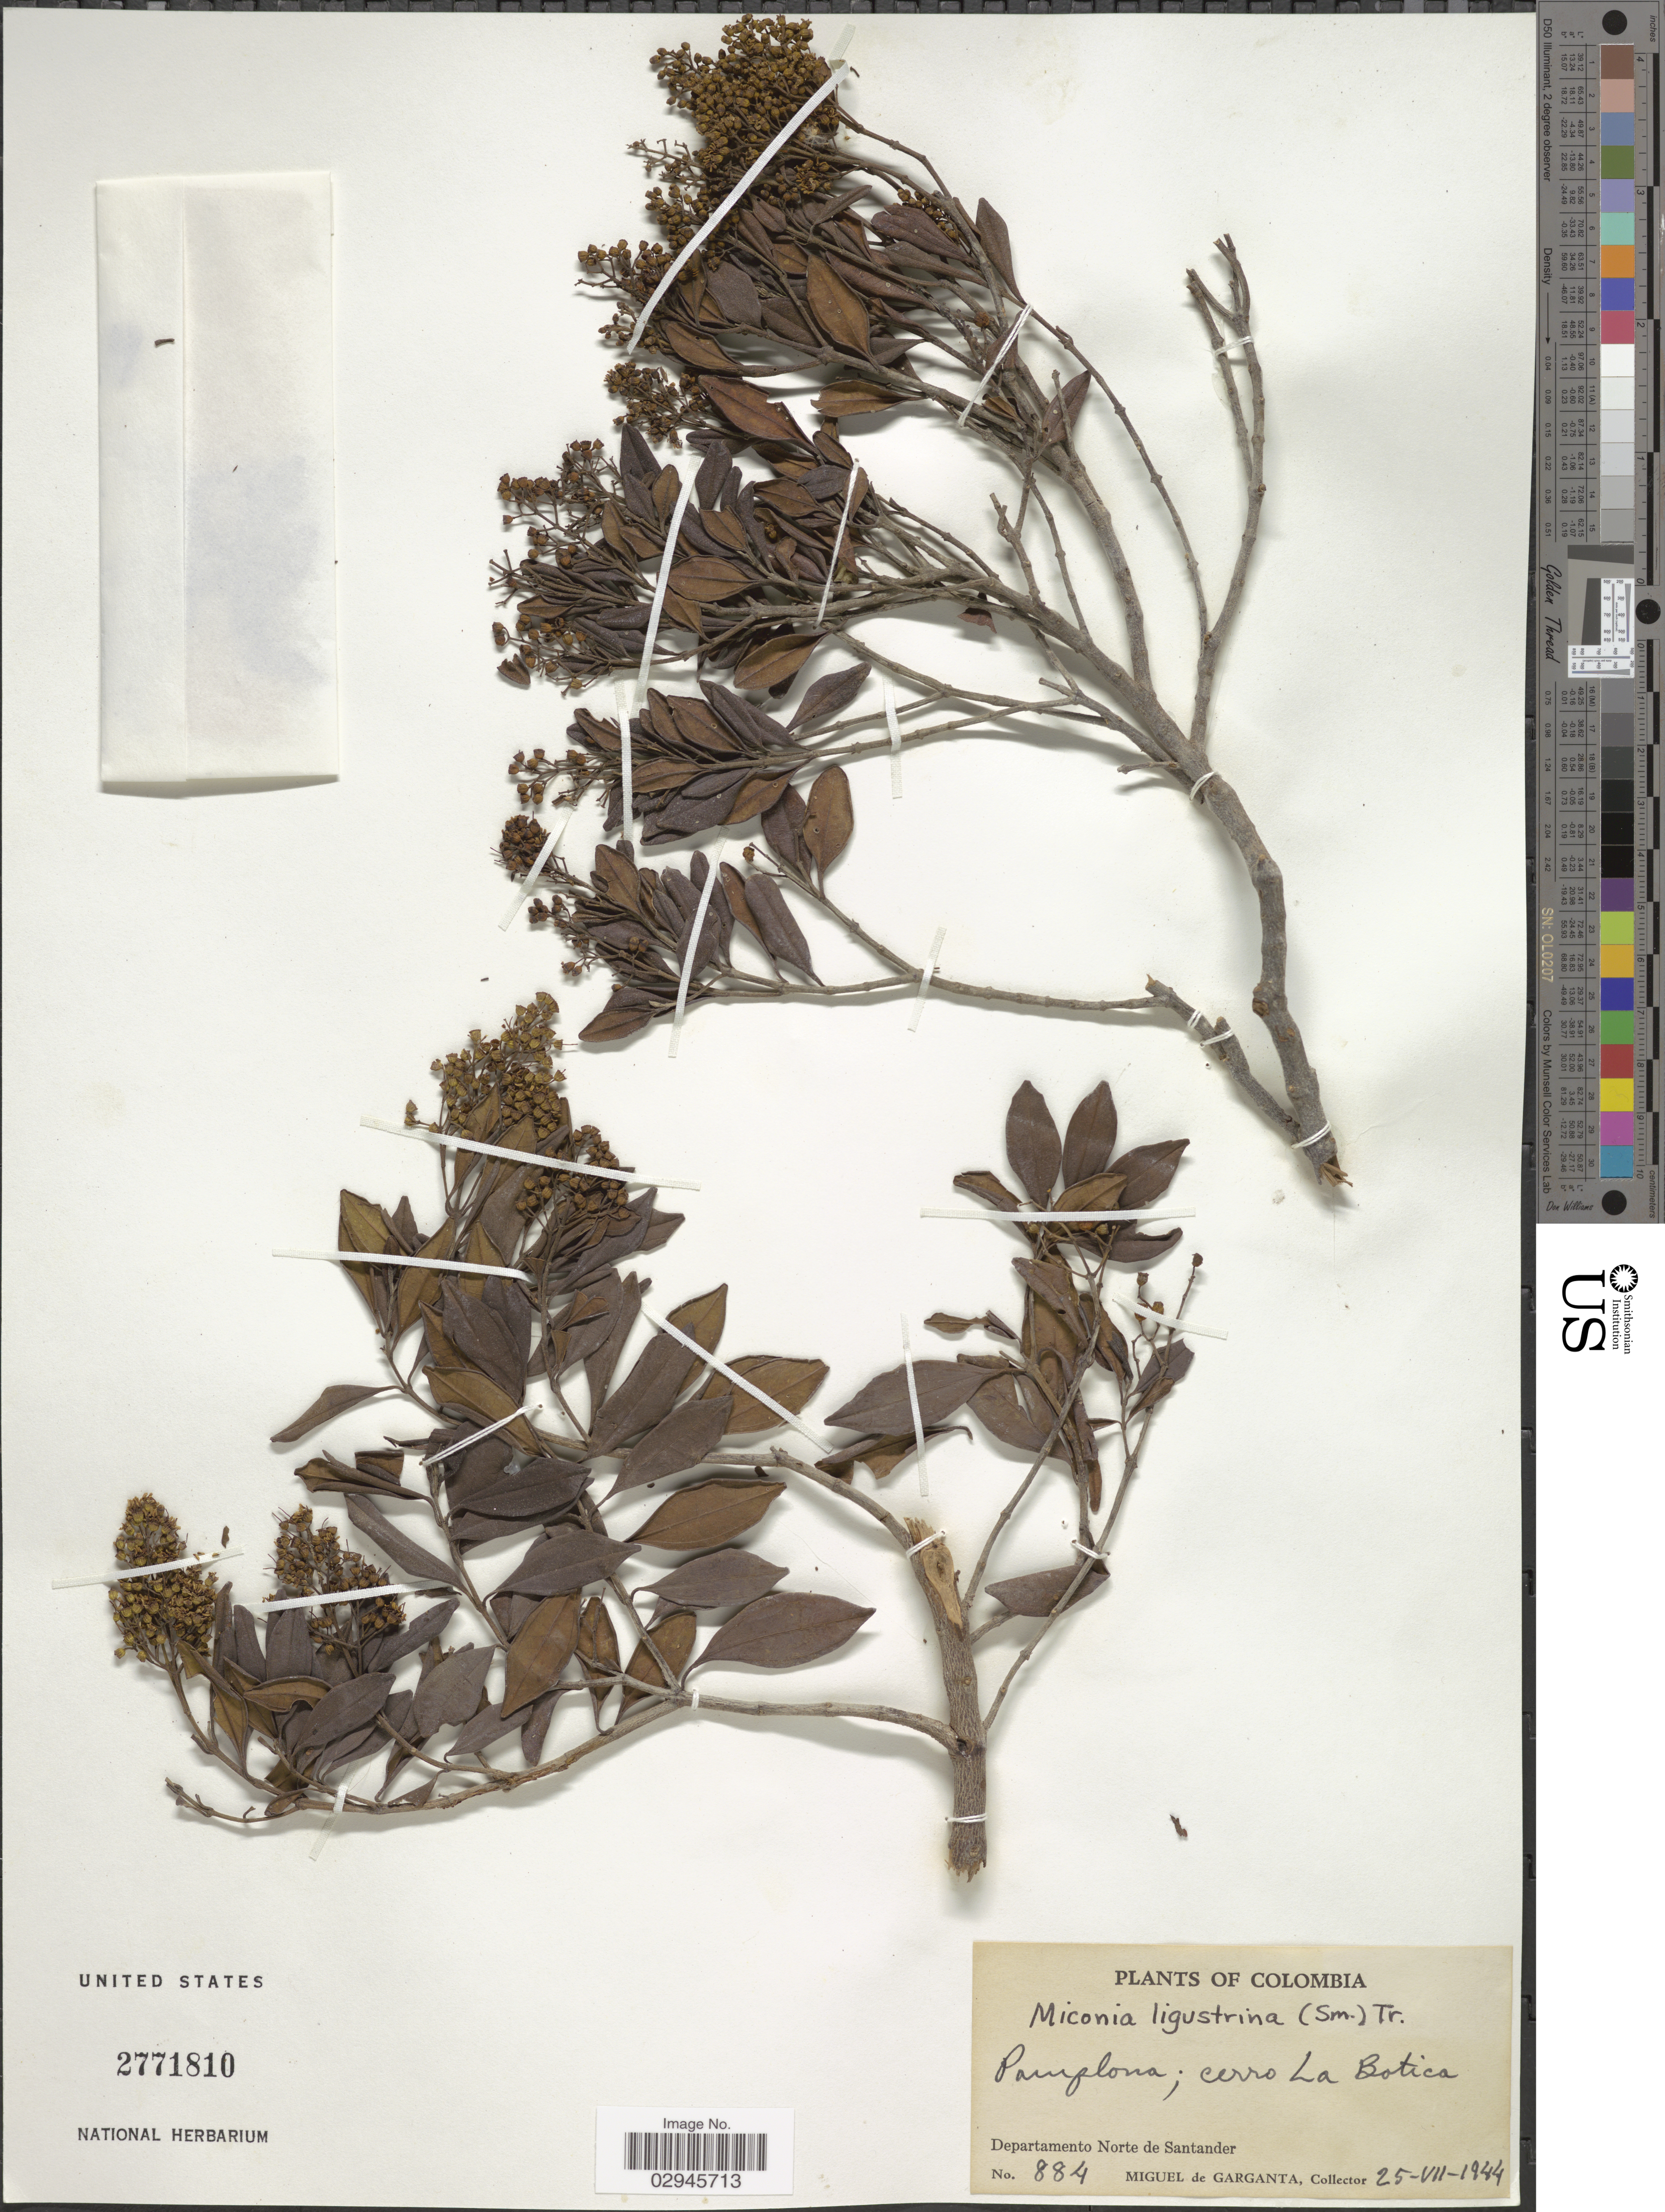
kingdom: Plantae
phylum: Tracheophyta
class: Magnoliopsida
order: Myrtales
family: Melastomataceae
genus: Miconia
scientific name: Miconia sp.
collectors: M. Garganta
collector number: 884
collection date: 1944-08-25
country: Colombia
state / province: Norte de Santander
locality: Departamento Norte de Santander.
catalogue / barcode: US 2771810